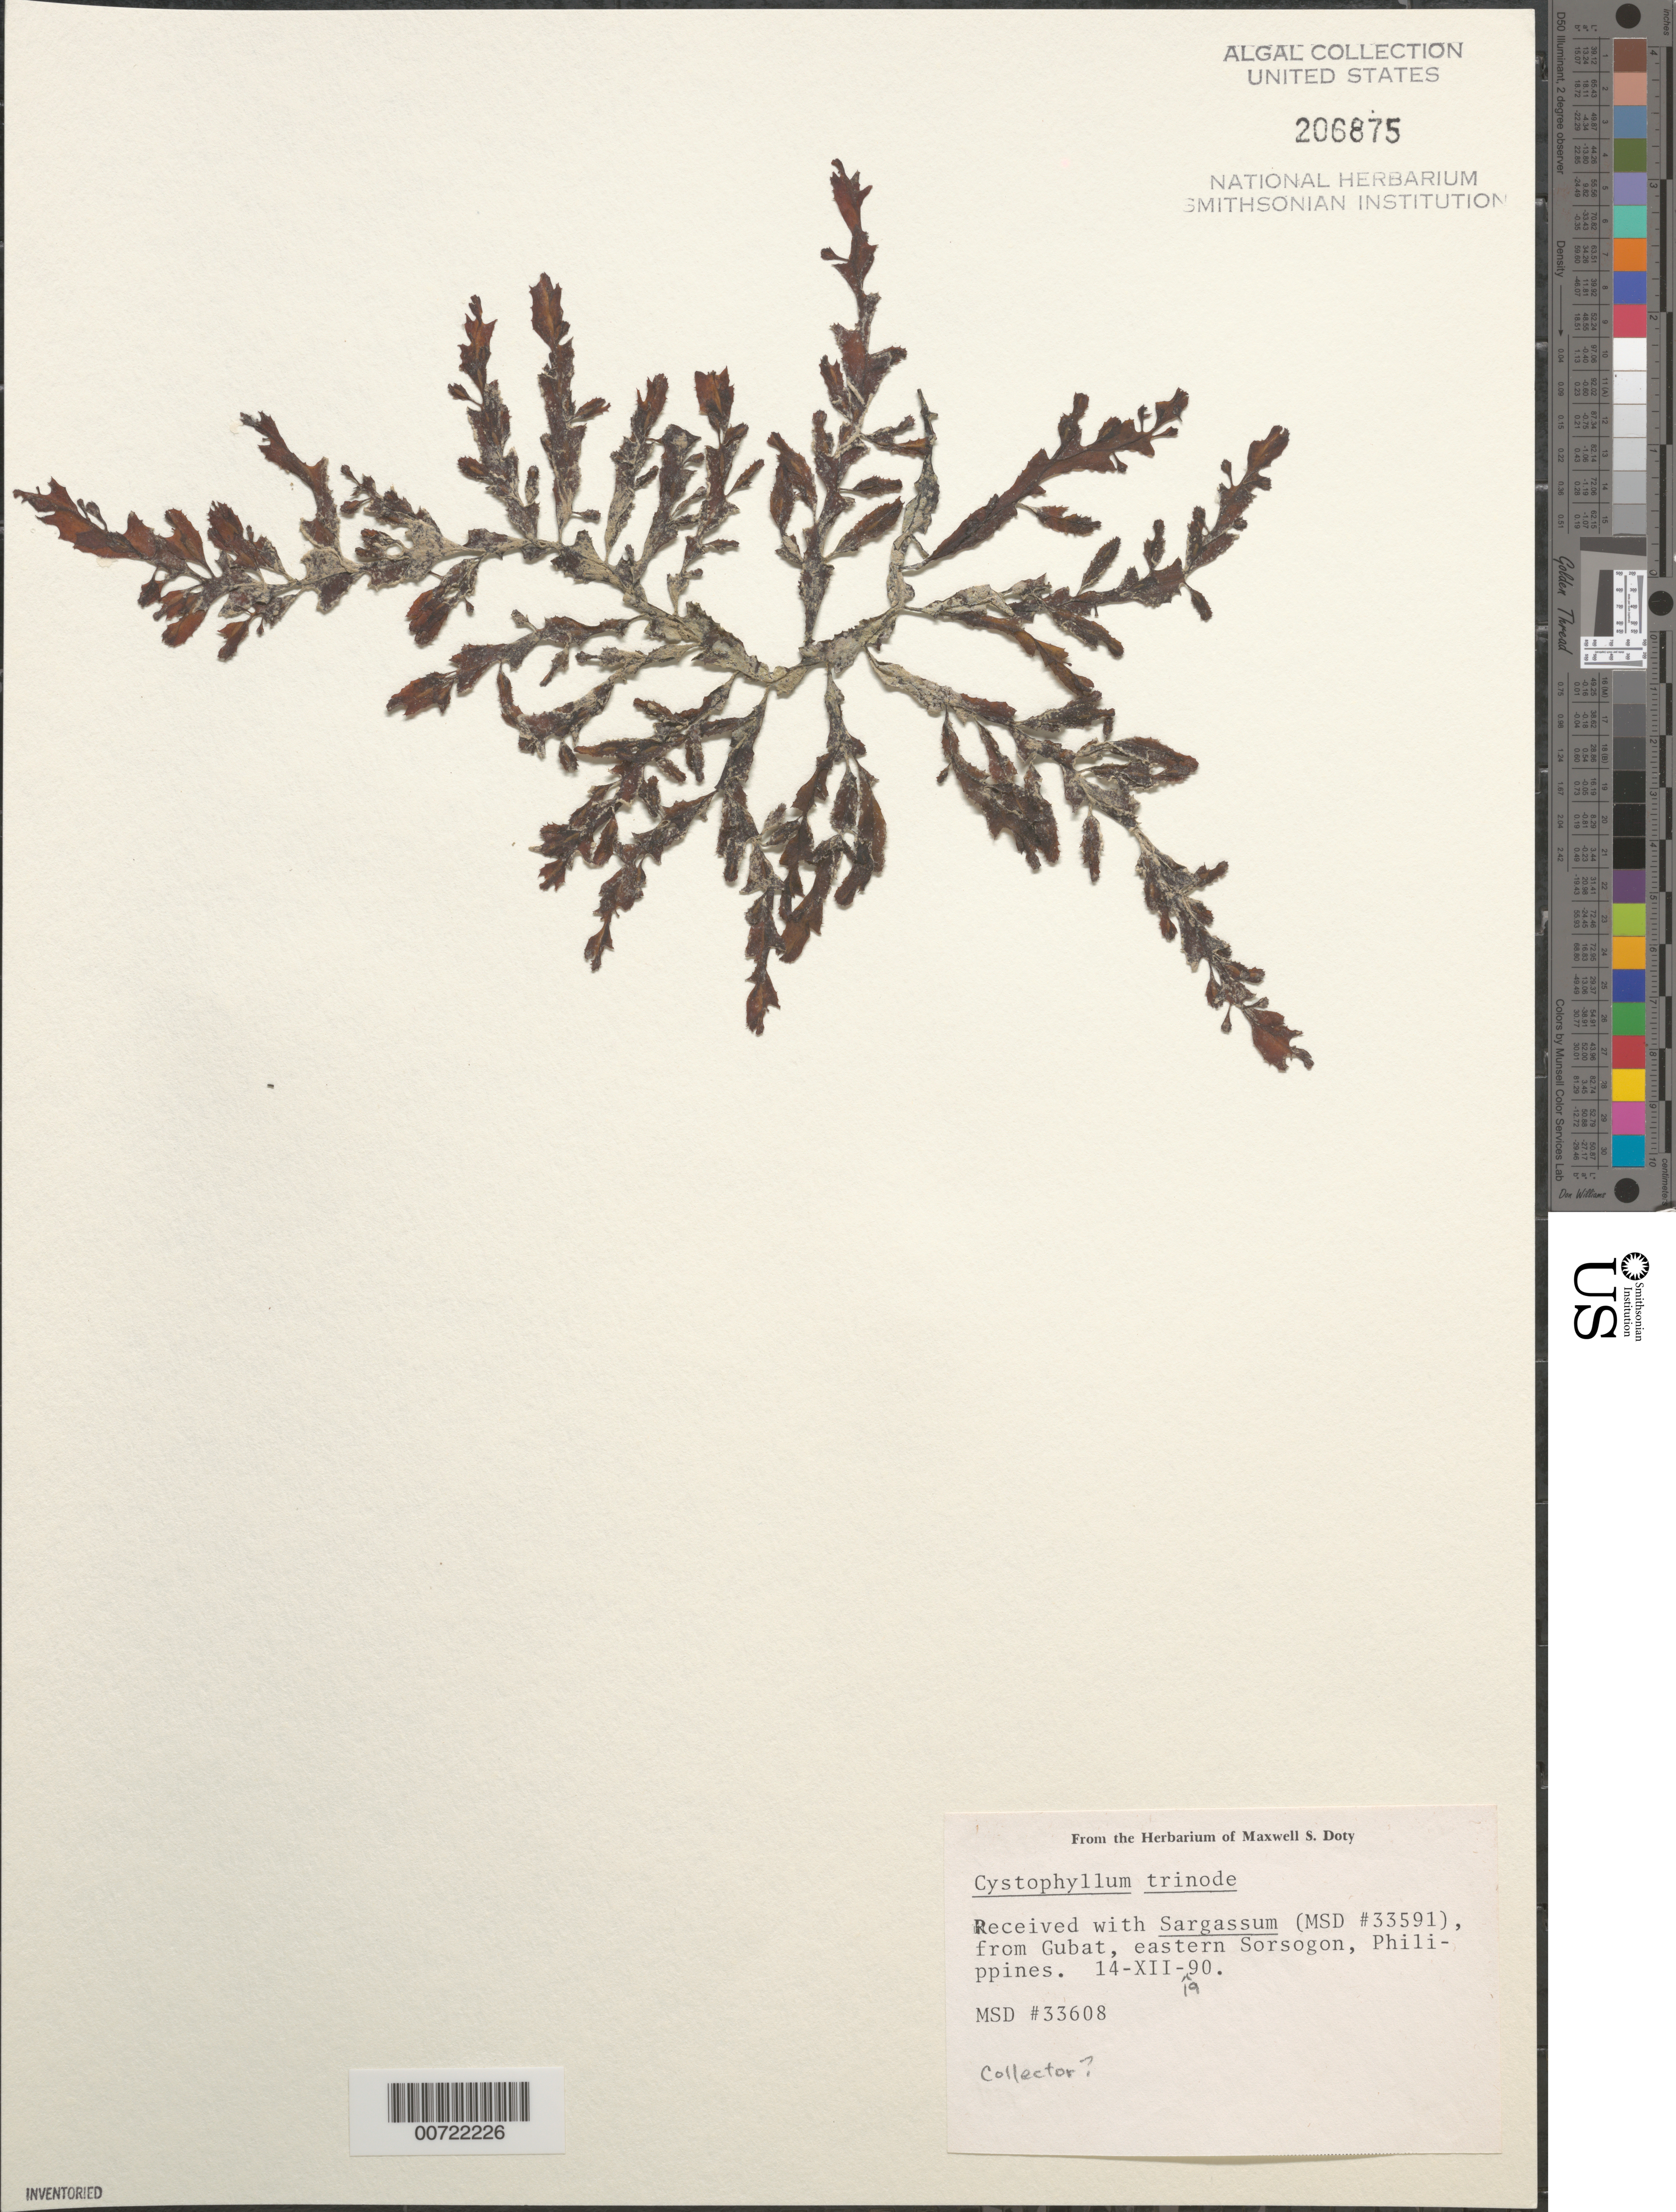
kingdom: Chromista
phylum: Ochrophyta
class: Phaeophyceae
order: Fucales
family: Sargassaceae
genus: Sirophysalis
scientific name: Sirophysalis trinodis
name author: (Forssk.) Kütz.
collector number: MSD 33608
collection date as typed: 14 Dec 1990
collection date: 1990-12-14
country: Philippines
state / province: Bicol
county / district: Sorsogon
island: Luzon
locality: Gubat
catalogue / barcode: US 206875